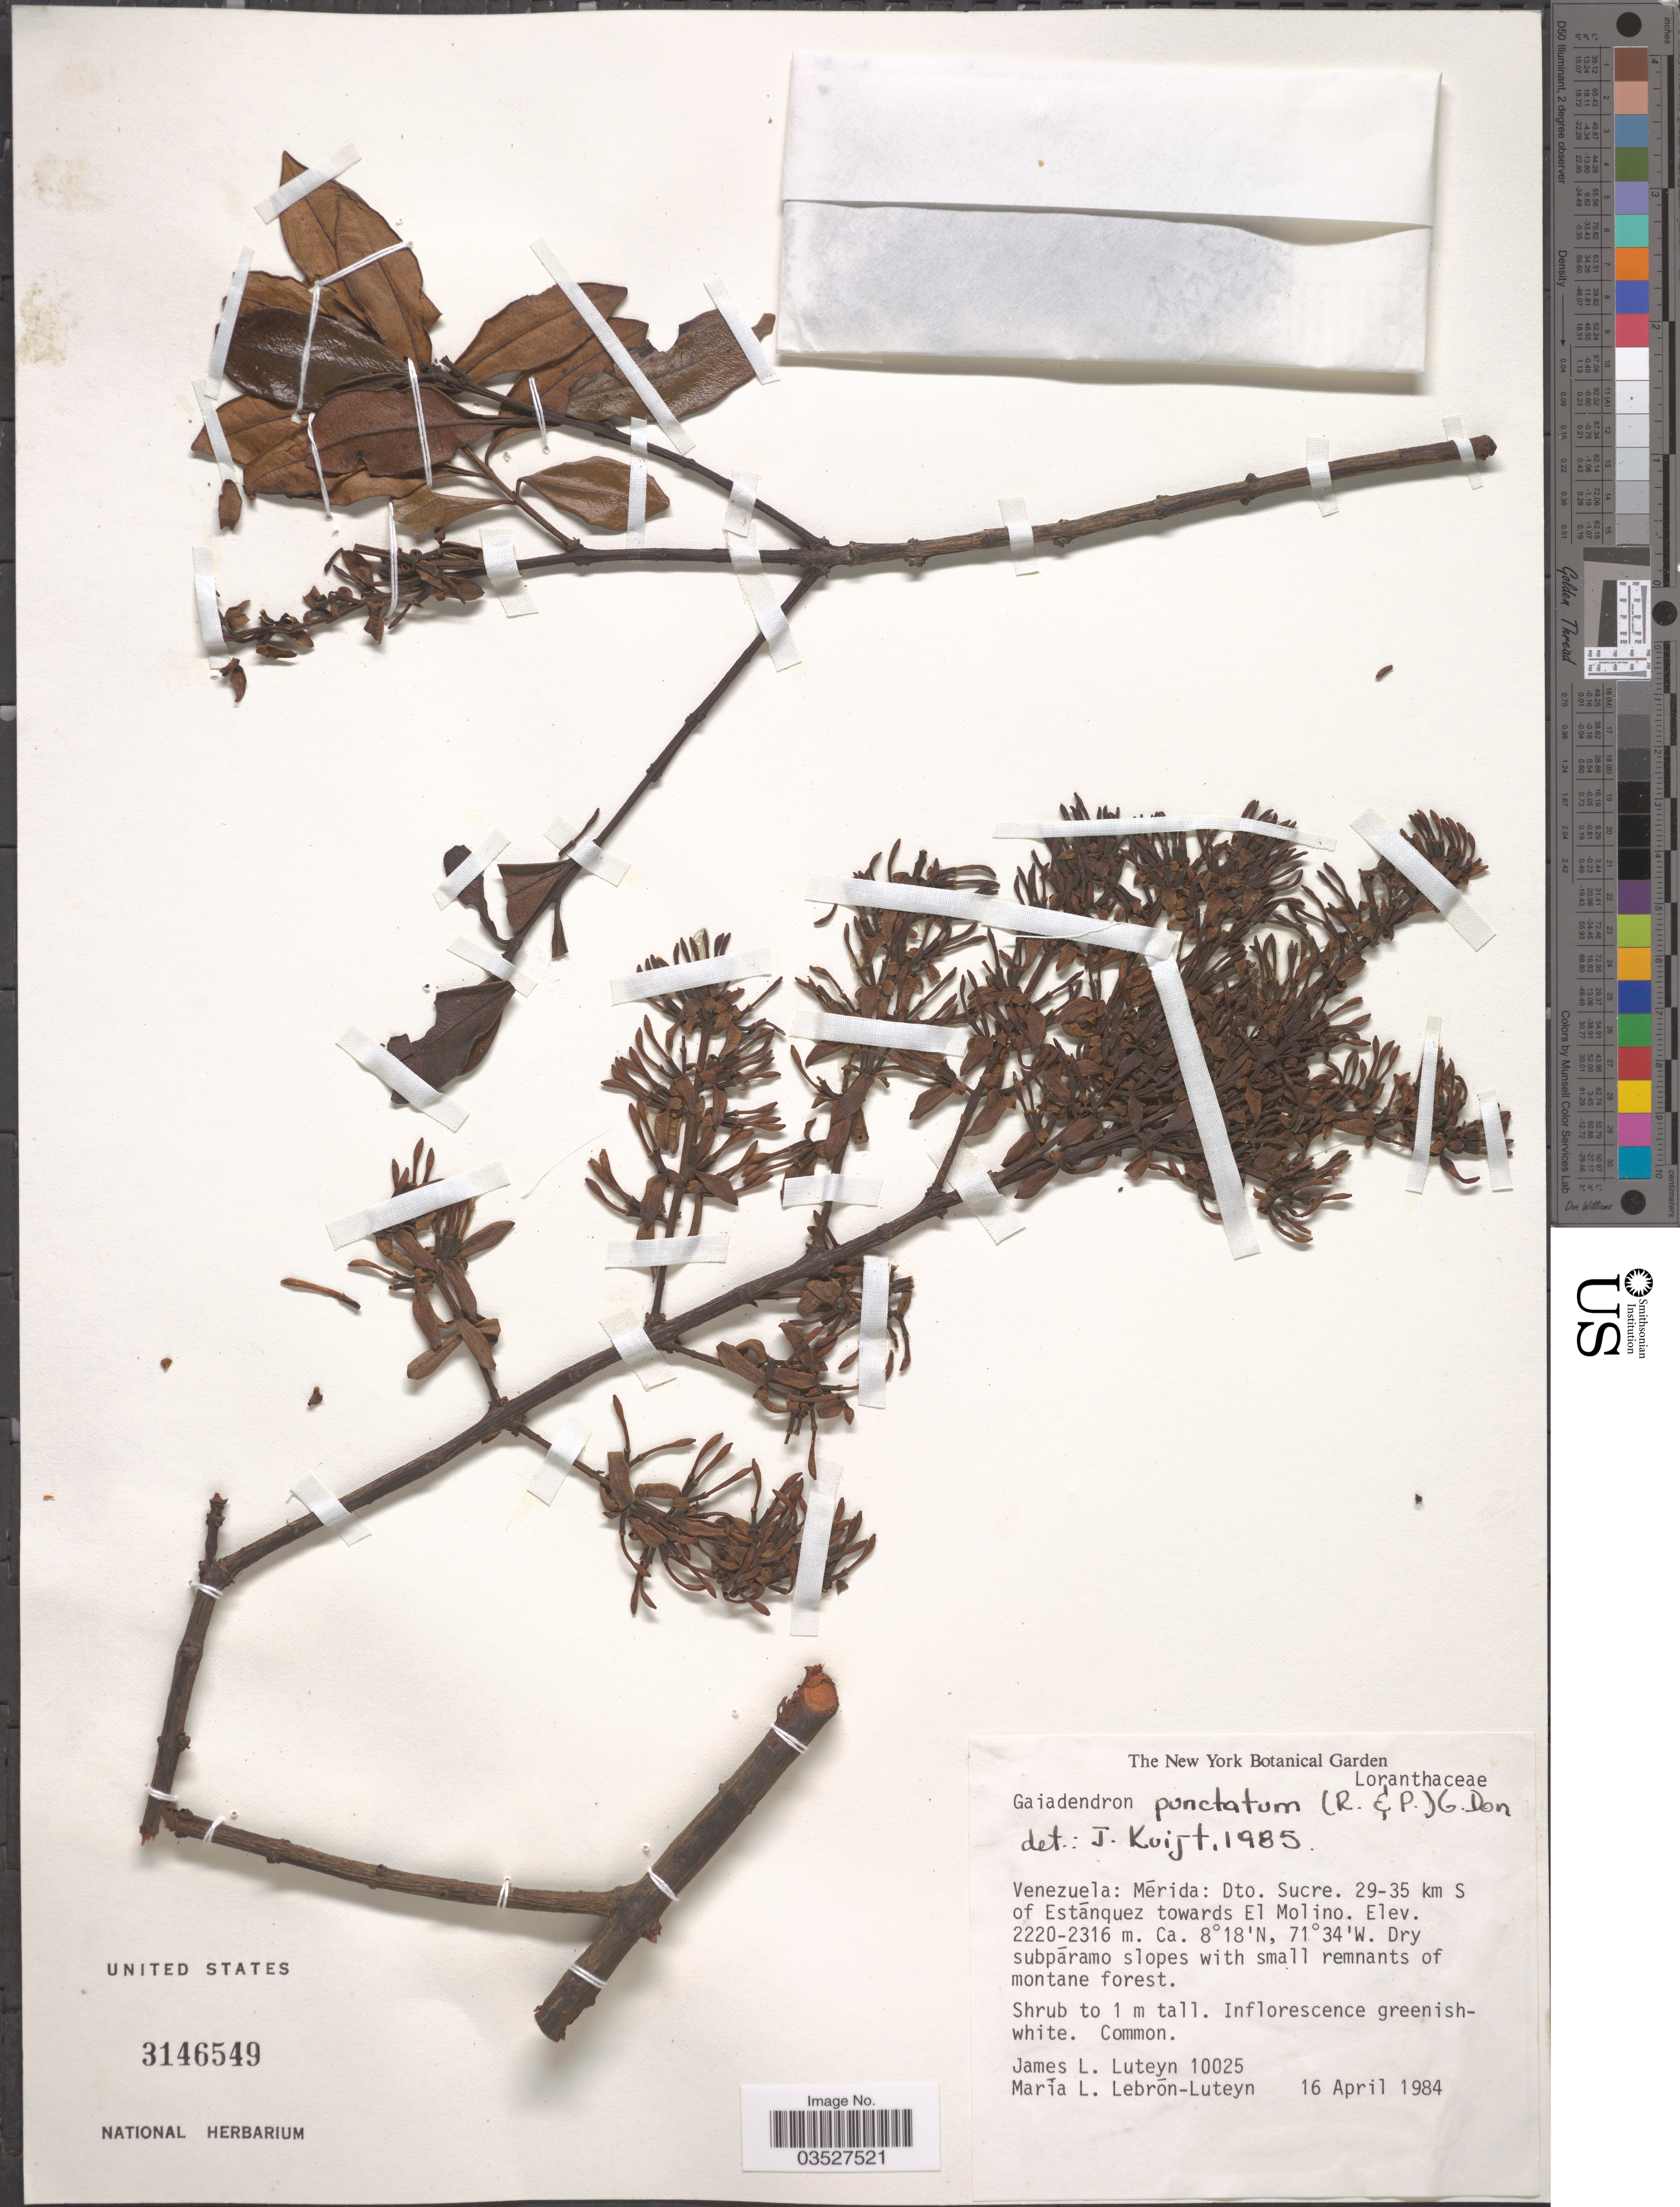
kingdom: Plantae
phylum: Tracheophyta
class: Magnoliopsida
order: Santalales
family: Loranthaceae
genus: Gaiadendron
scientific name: Gaiadendron punctatum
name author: (Ruiz & Pav.) G. Don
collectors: J. Luteyn & M. L. Lebrón-Luteyn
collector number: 10025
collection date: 1984-04-16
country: Venezuela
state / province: Mérida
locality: Dto. Sucre. 29-35 km S of Estánquez towards El Molino.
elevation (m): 2220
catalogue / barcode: US 3146549